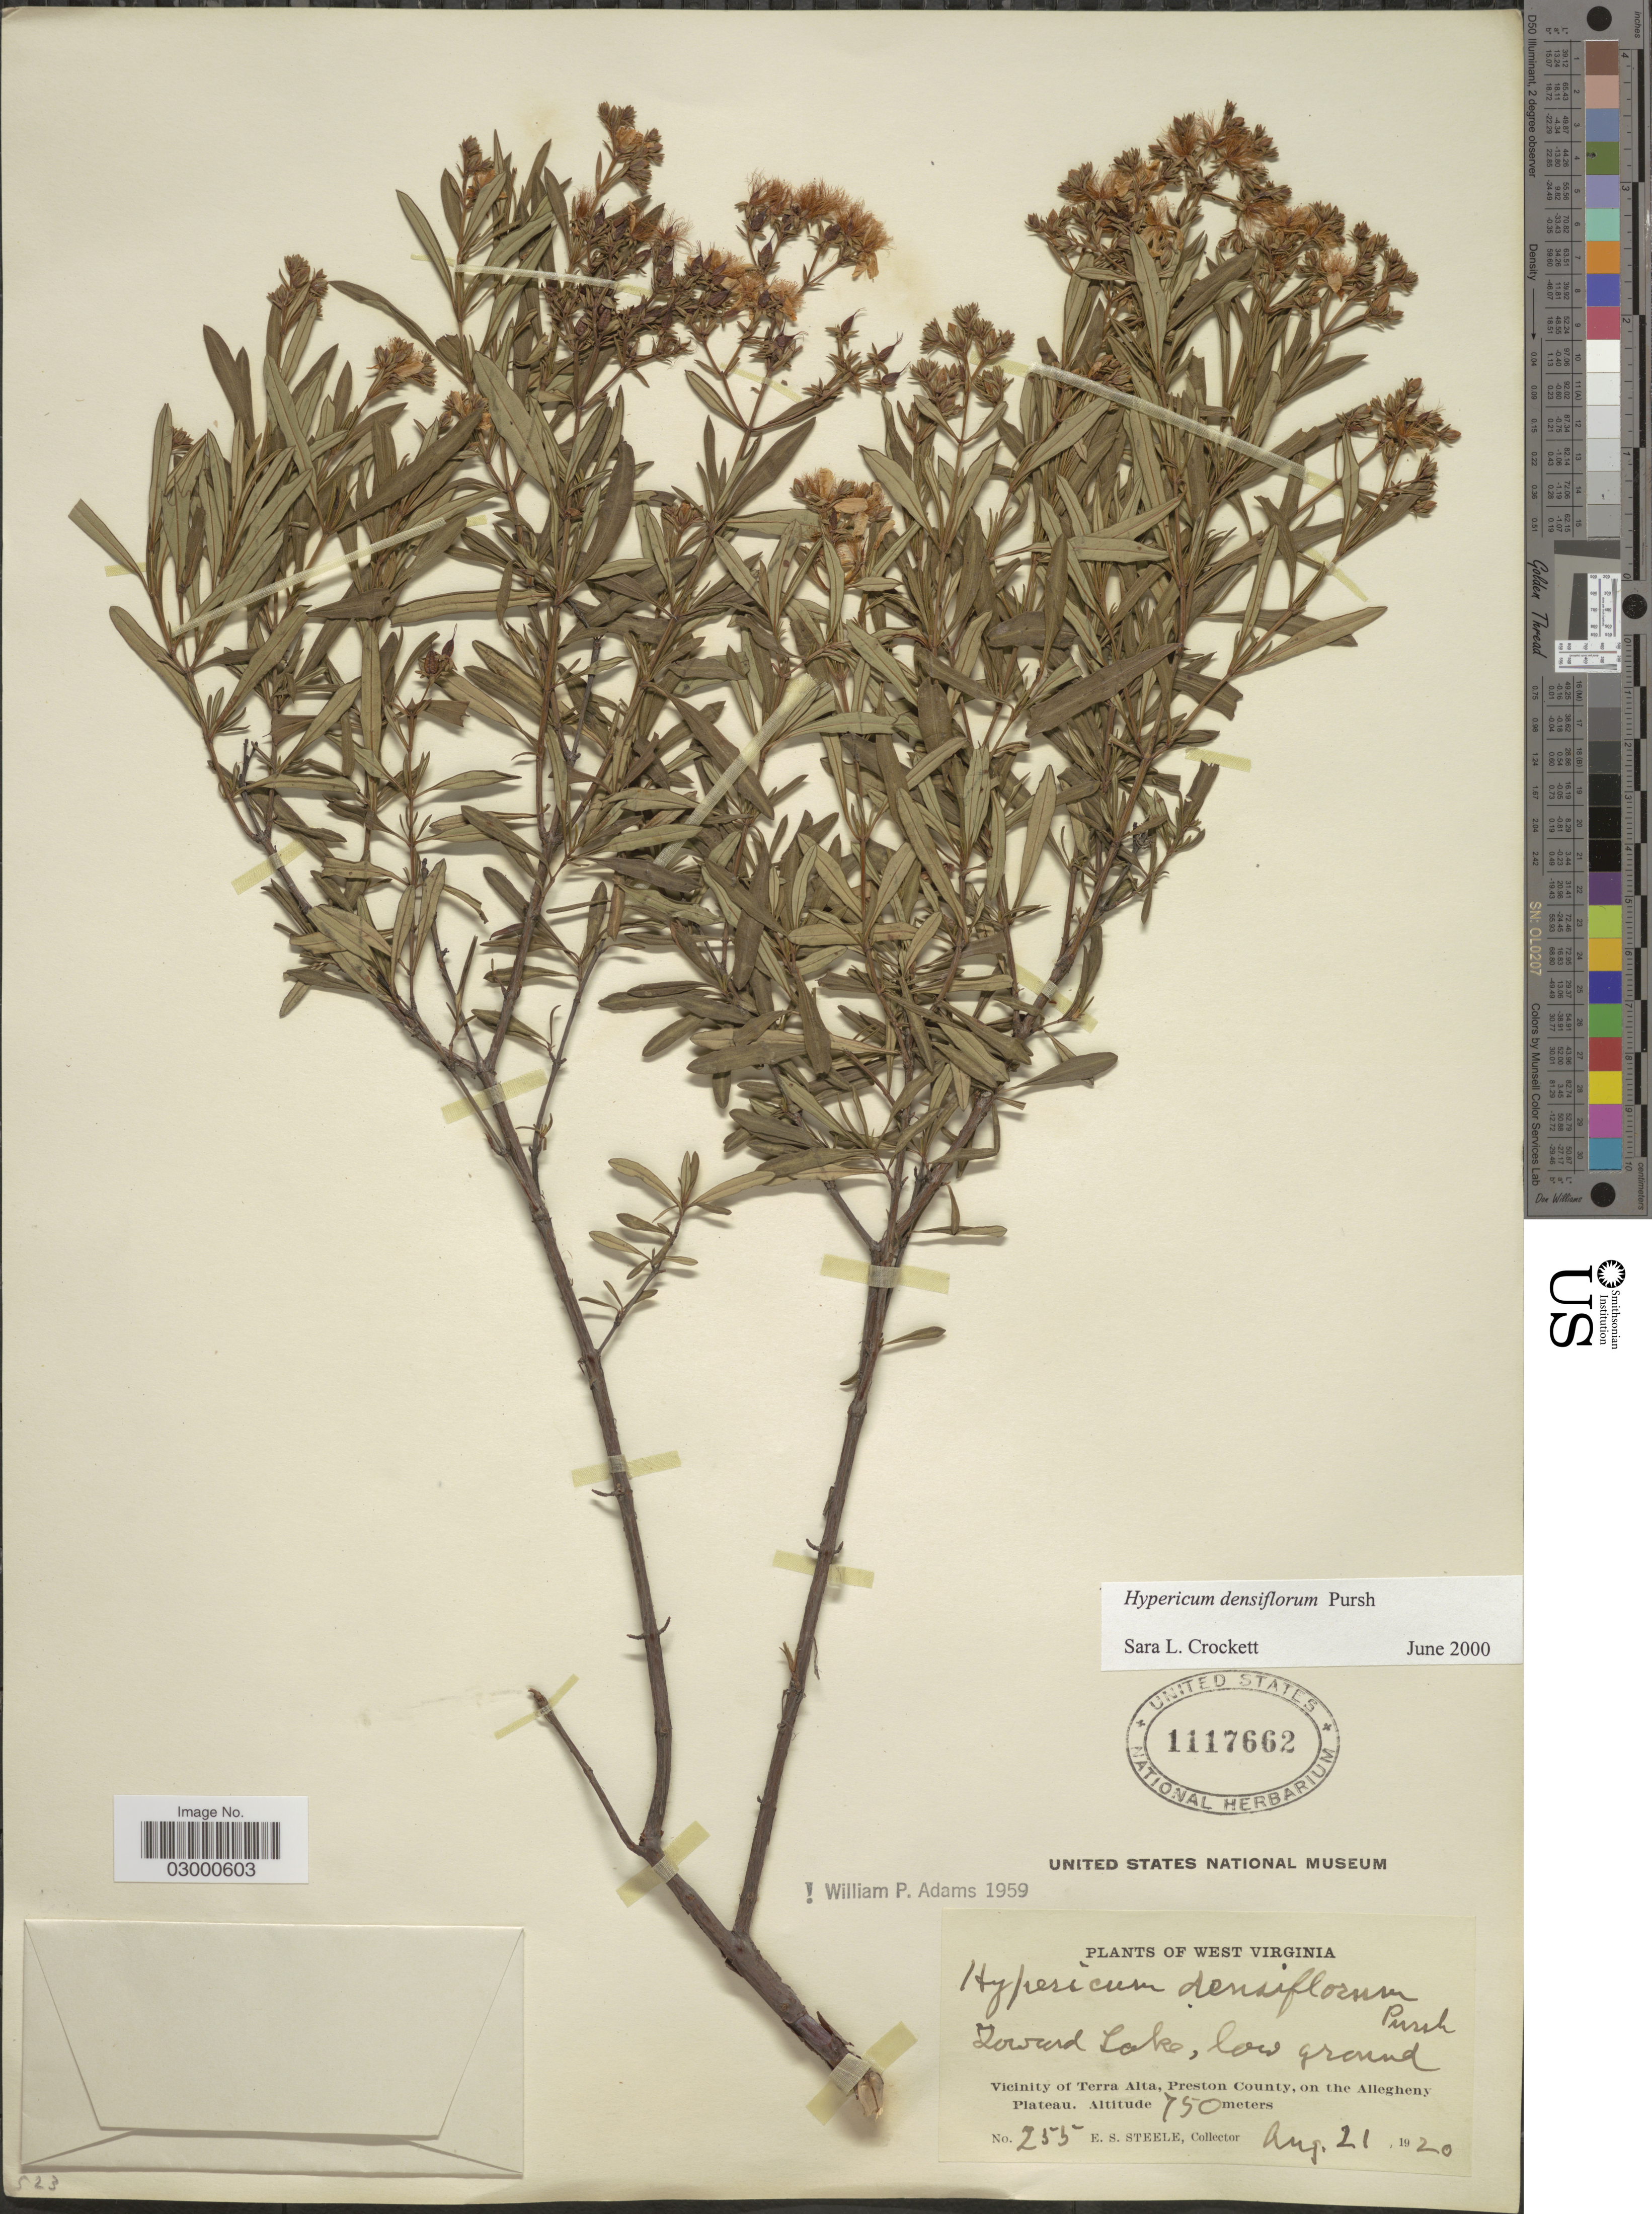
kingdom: Plantae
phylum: Tracheophyta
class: Magnoliopsida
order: Malpighiales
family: Hypericaceae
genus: Hypericum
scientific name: Hypericum densiflorum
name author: Pursh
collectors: E. Steele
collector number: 255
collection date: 1920-08-21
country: United States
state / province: West Virginia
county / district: Preston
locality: Howard Lake, Vicinity of Terra Alta, Preston County, on the Allegheny Plateau.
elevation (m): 750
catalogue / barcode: US 1117662